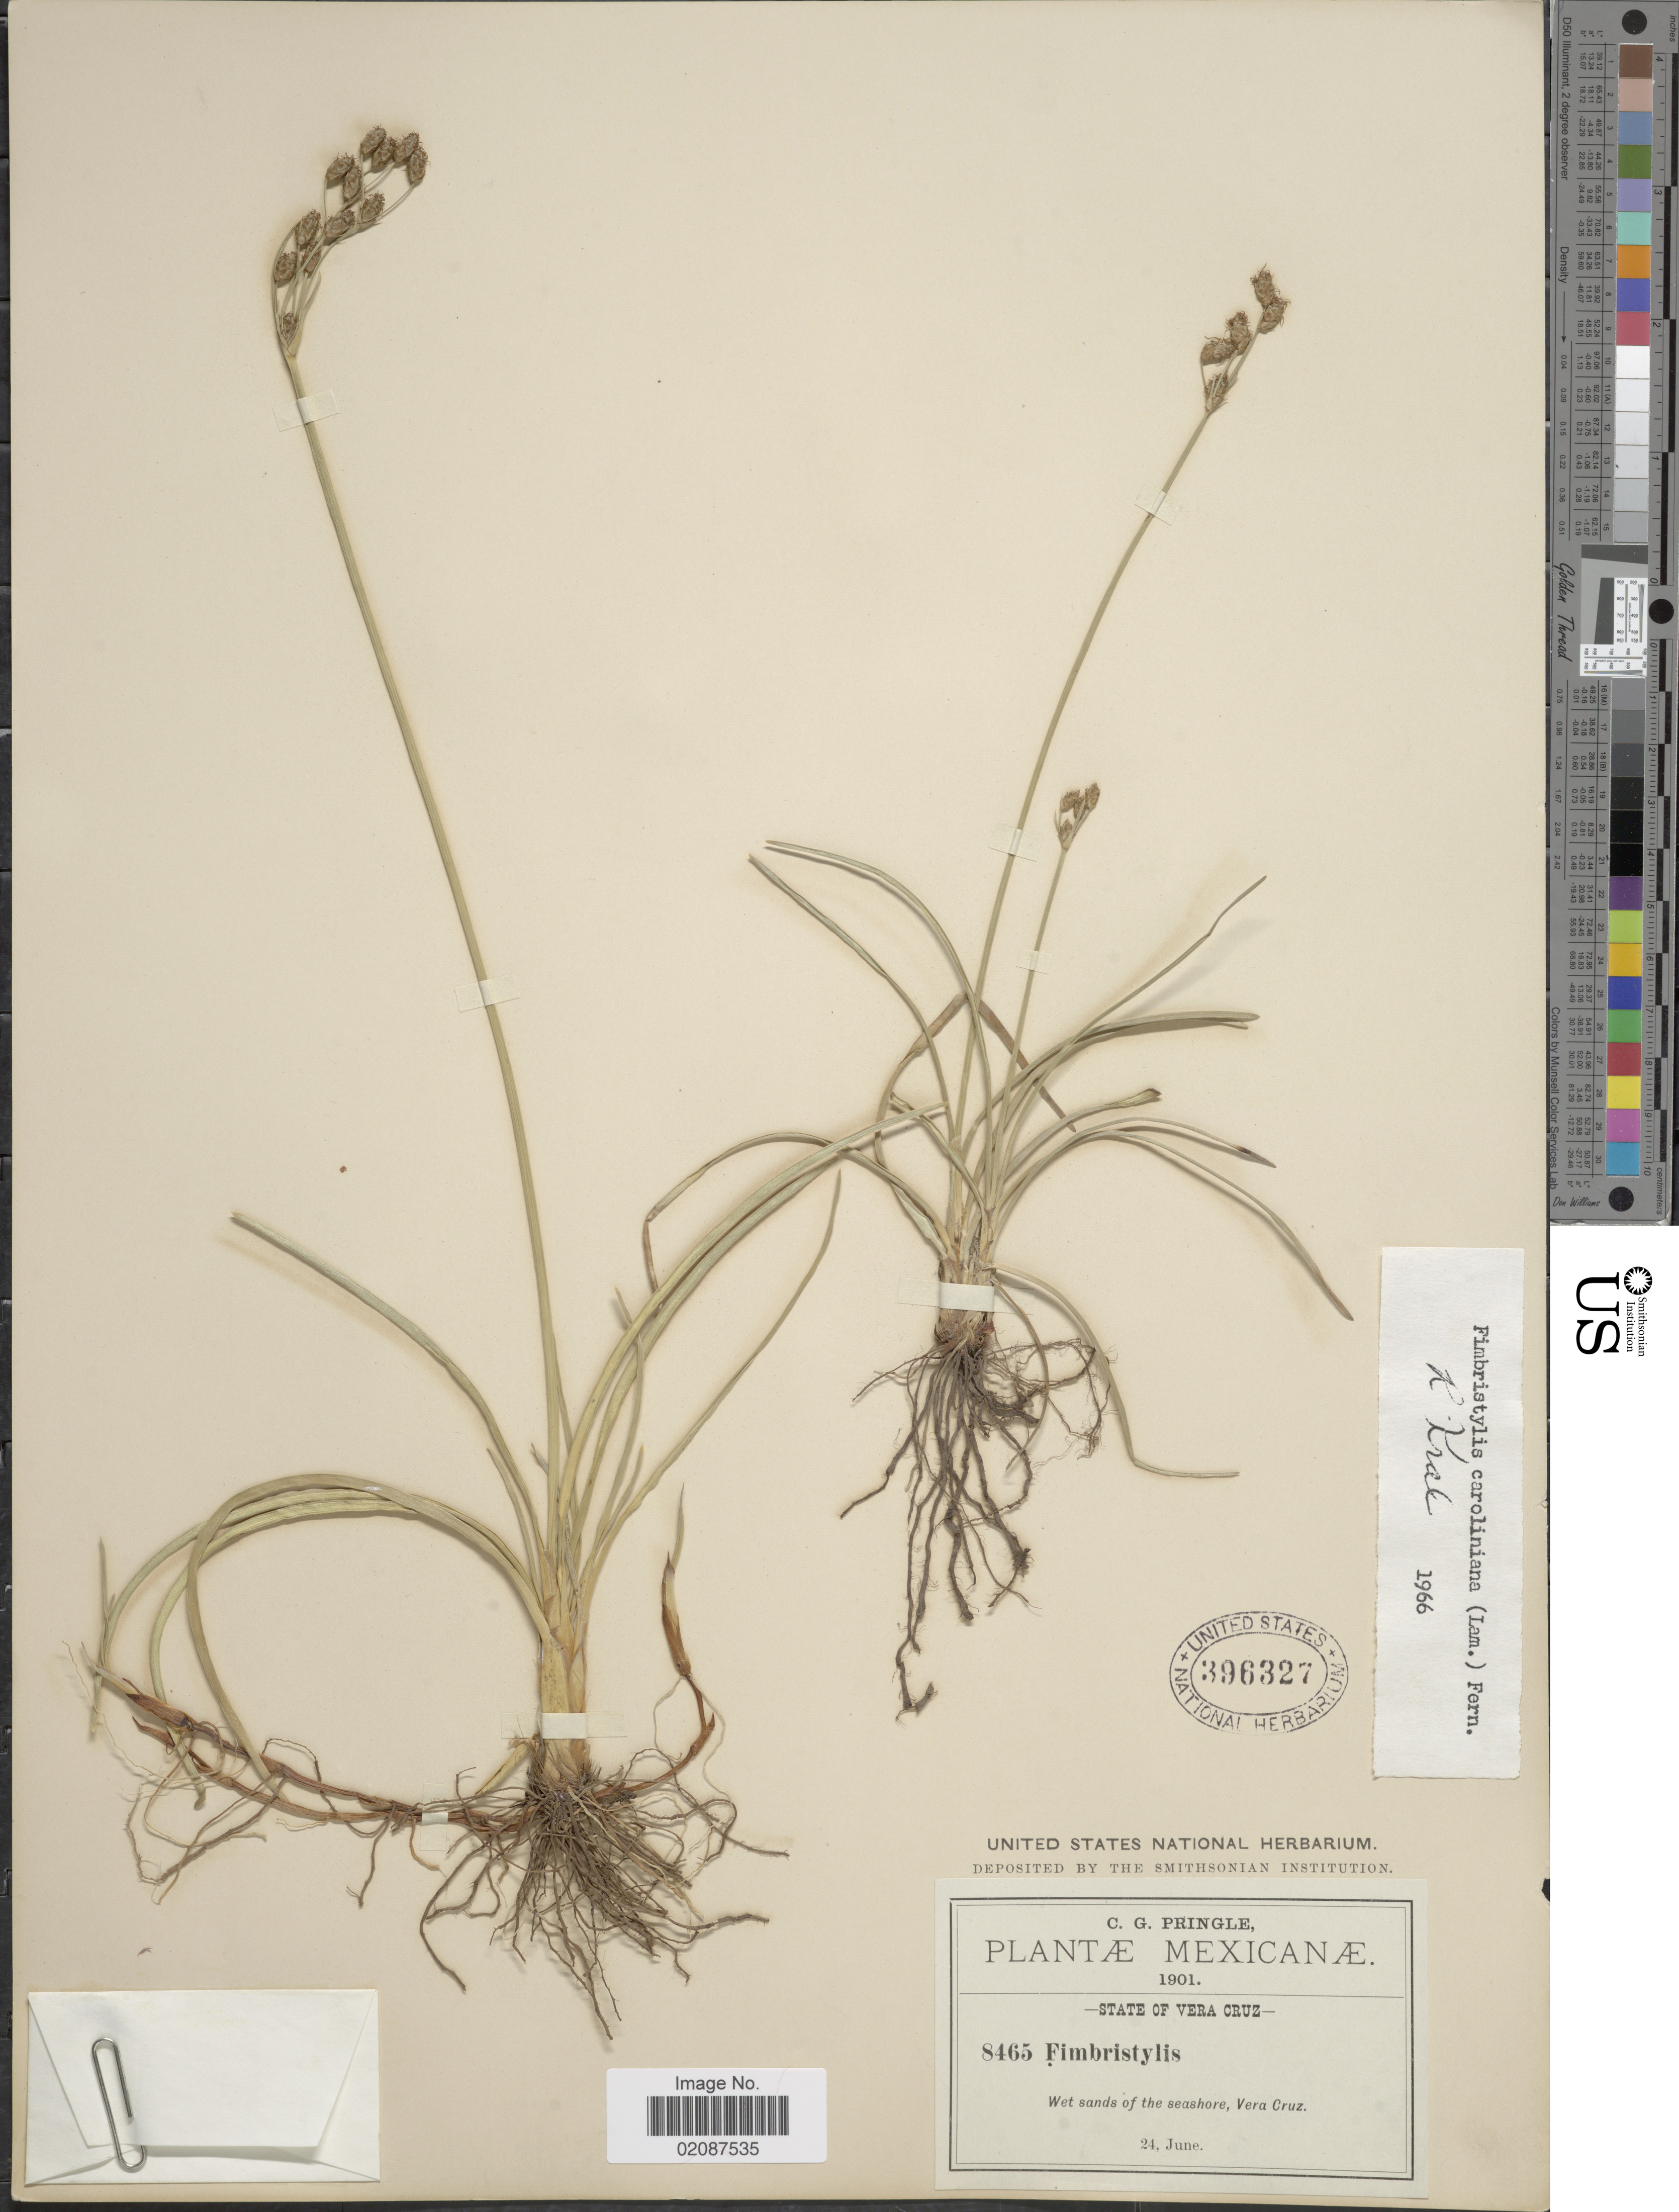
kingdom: Plantae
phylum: Tracheophyta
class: Liliopsida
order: Poales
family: Cyperaceae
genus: Fimbristylis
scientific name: Fimbristylis caroliniana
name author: (Lam.) Fernald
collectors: C. G. Pringle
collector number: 8465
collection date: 1901-06-24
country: Mexico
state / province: Veracruz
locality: State of Vera Cruz, Vera Cruz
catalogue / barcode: US 396327